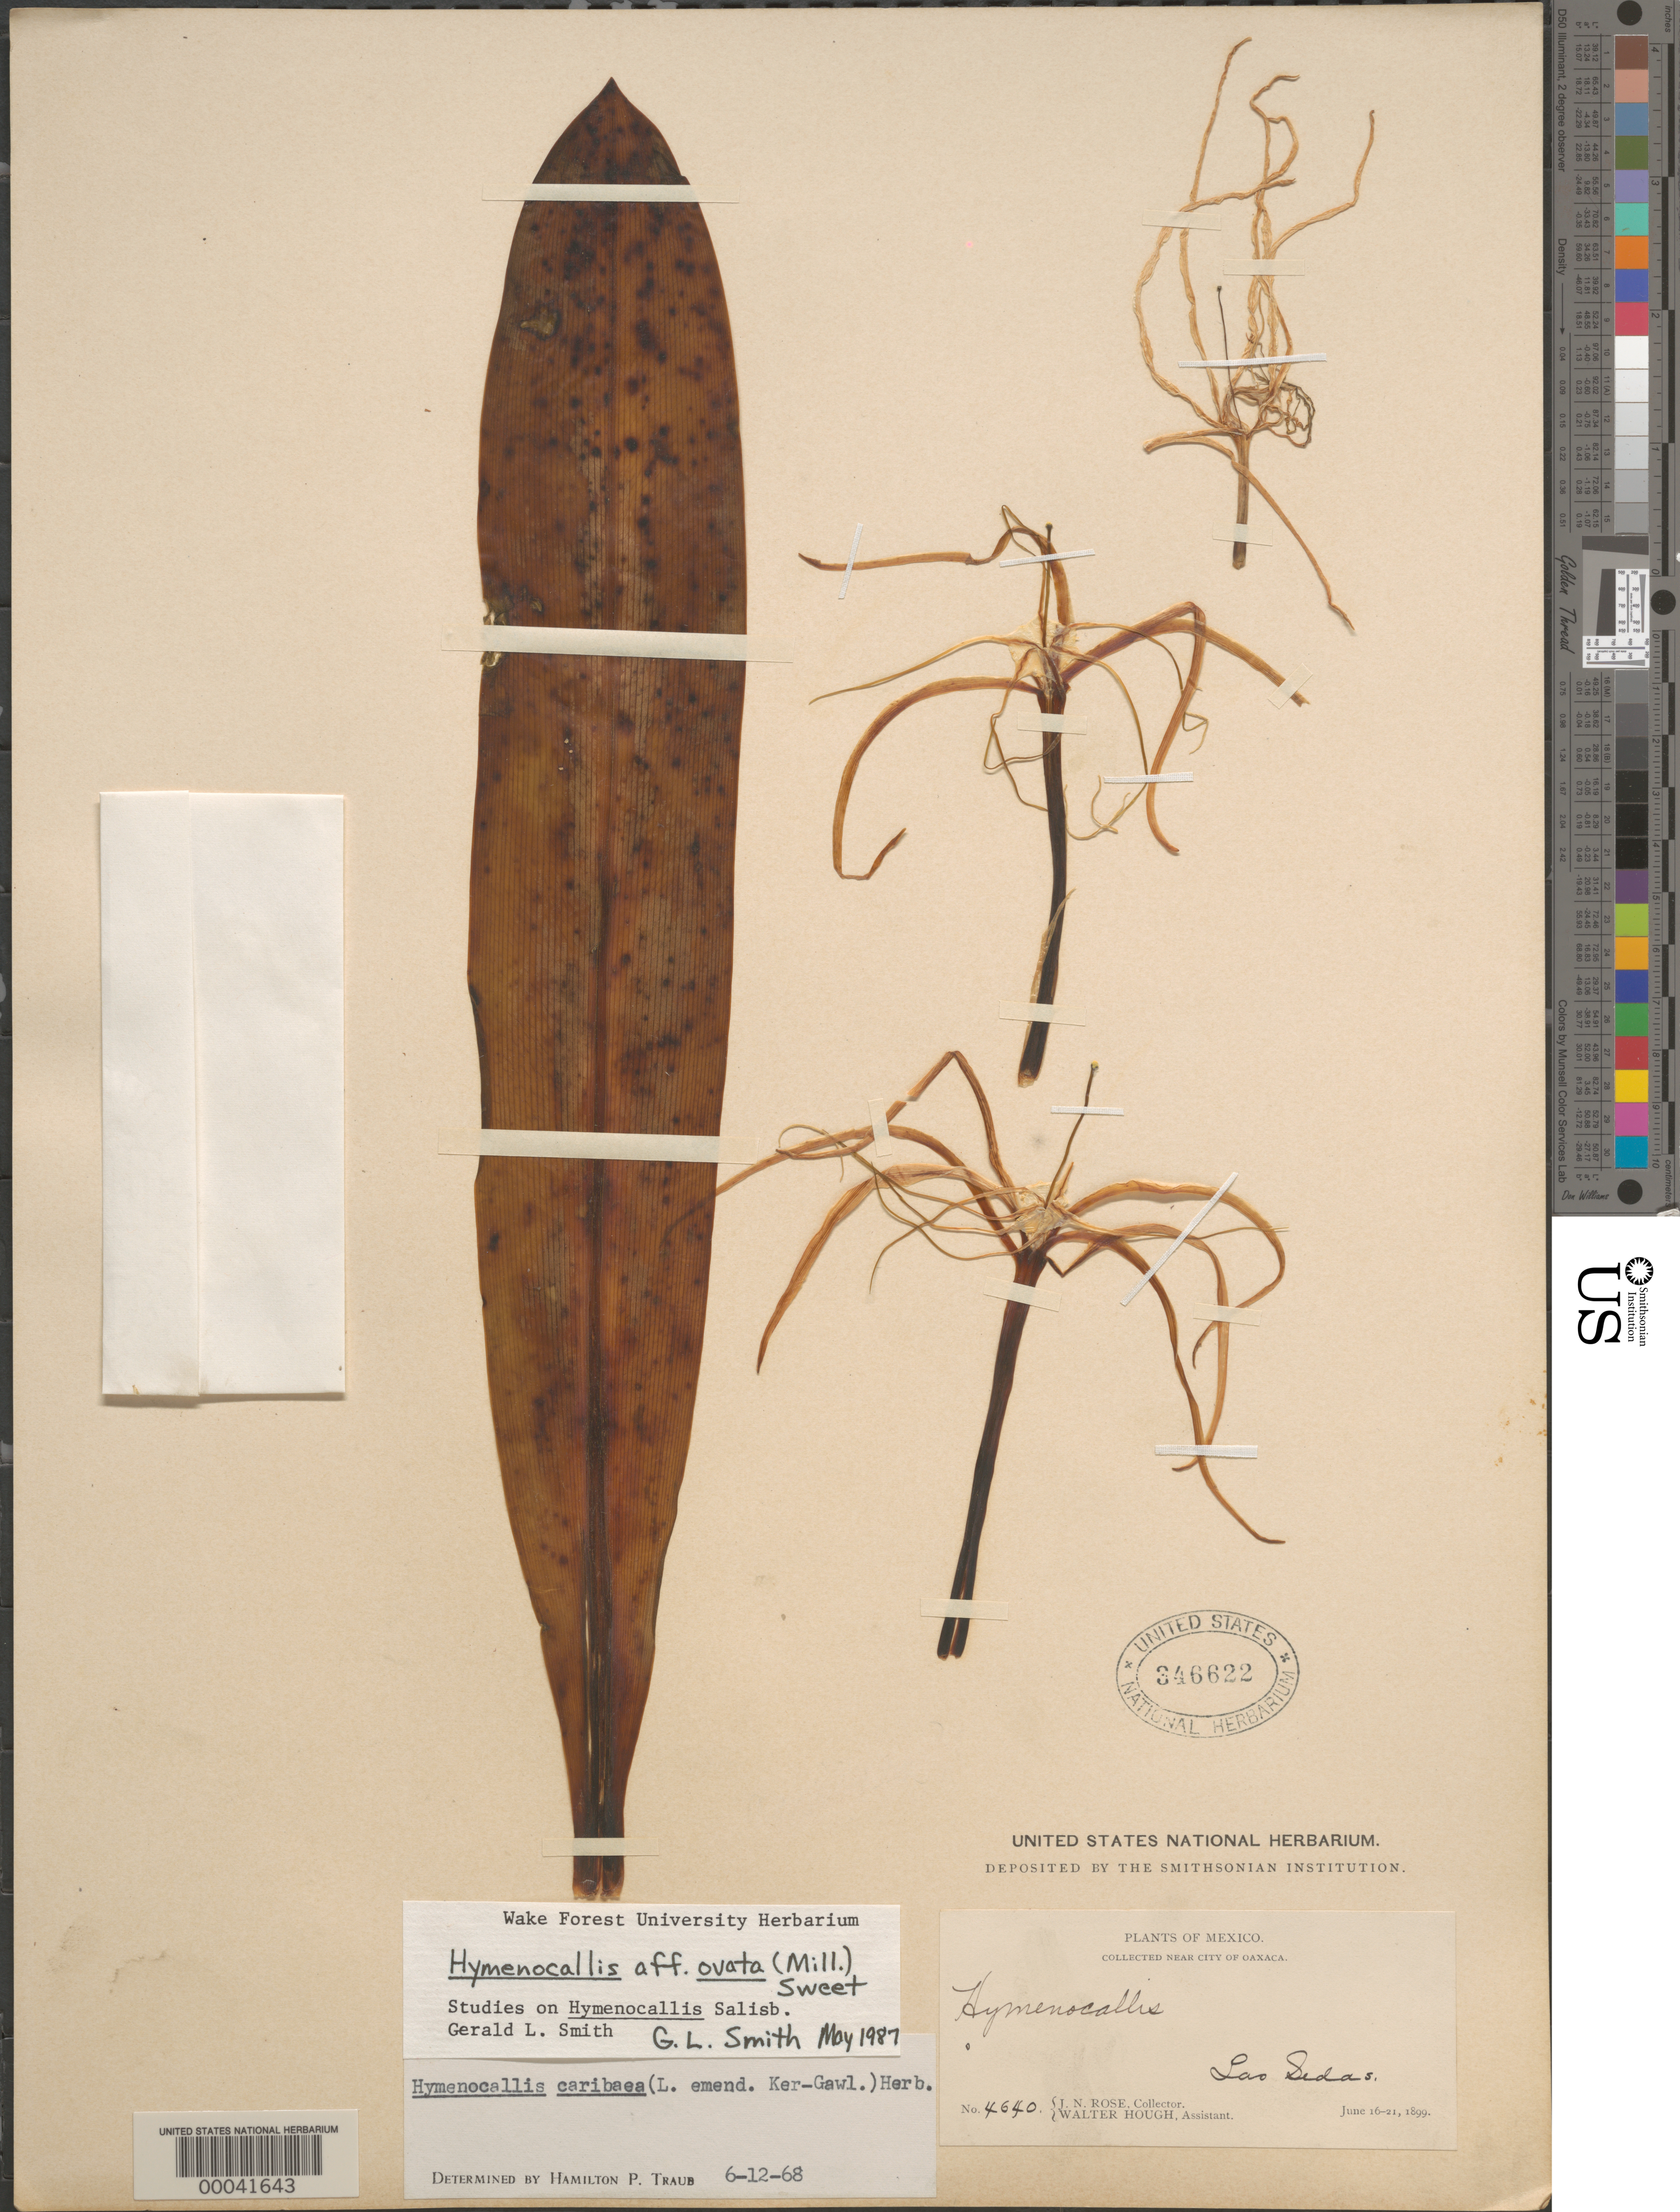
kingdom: Plantae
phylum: Tracheophyta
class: Liliopsida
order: Asparagales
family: Amaryllidaceae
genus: Hymenocallis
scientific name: Hymenocallis ovata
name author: (Mill.) M. Roem.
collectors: J. N. Rose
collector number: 4640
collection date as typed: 16 Jun 1899 to 21 Jun 1899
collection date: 1899-06-16/1899-06-21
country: Mexico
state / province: Oaxaca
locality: Near city of Oaxaca, las sidas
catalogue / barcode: US 346622